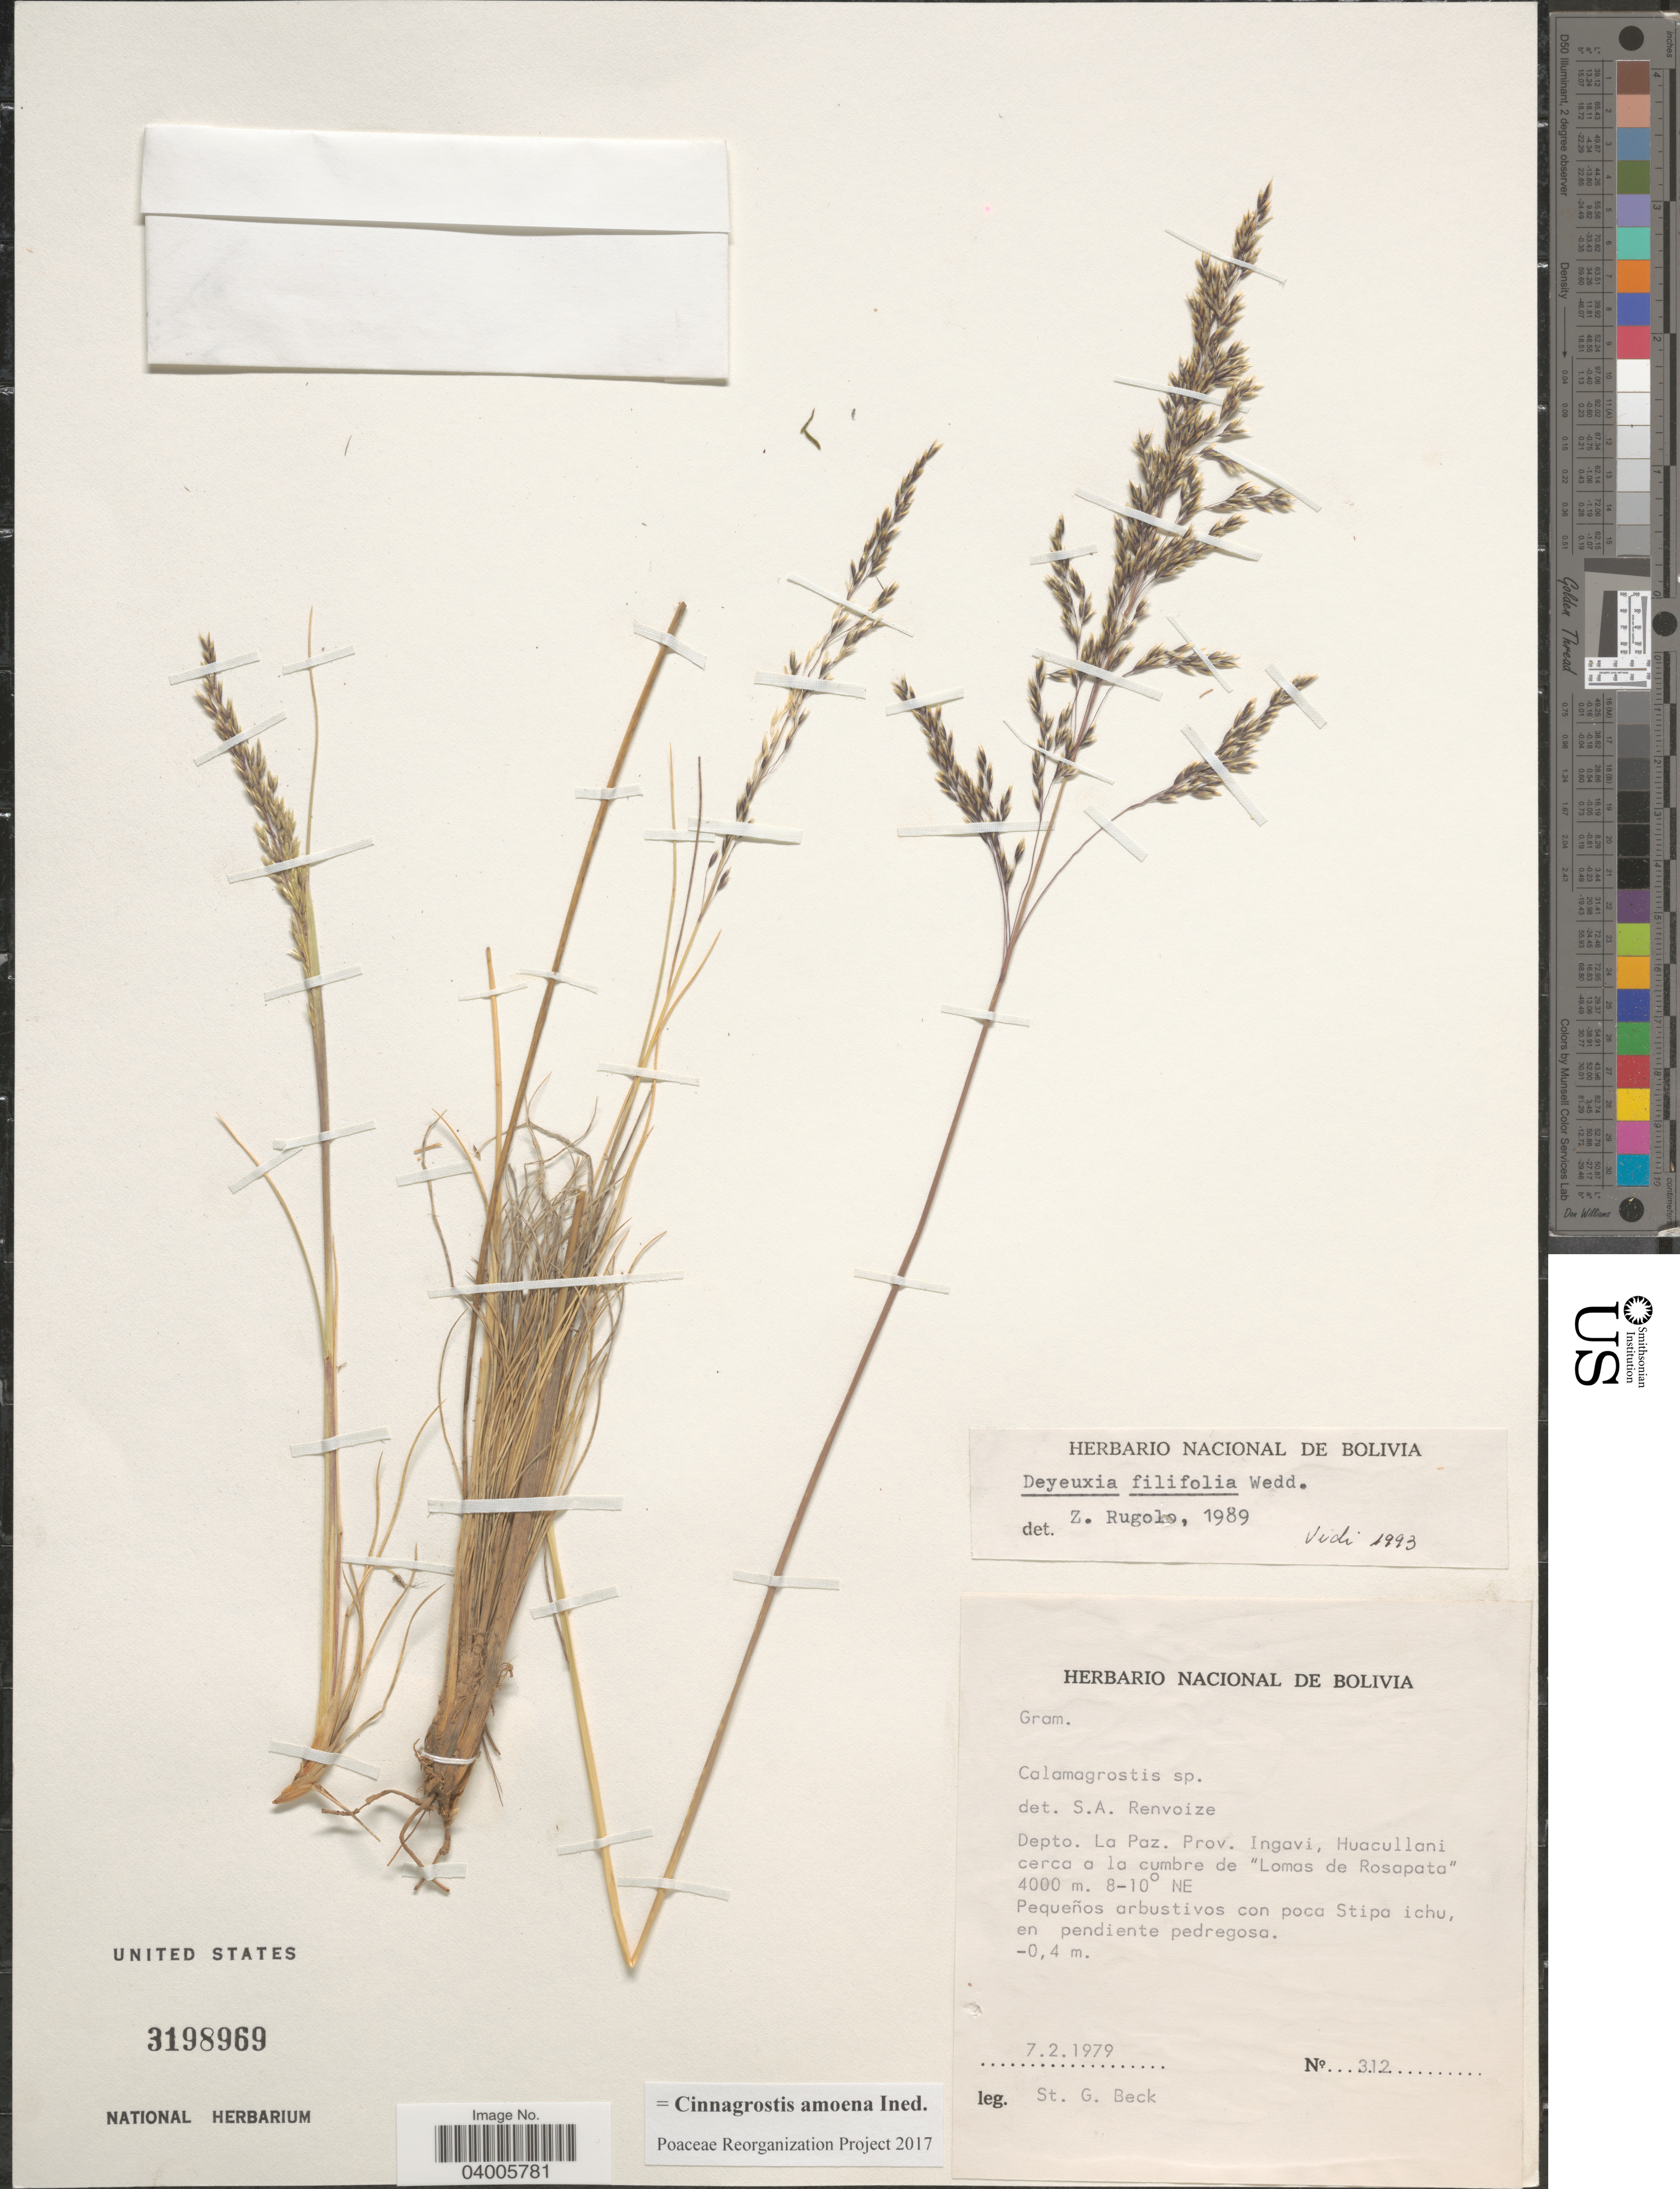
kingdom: Plantae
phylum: Tracheophyta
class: Liliopsida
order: Poales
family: Poaceae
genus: Cinnagrostis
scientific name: Cinnagrostis filifolia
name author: (Wedd.) P.M. Peterson et al.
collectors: S. G. Beck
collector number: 312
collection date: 1979-02-07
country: Bolivia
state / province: La Paz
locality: Depto. La Paz. Prov. Ingavi, Huacullani cerca a la cumbre de "Llamos de Rosapata". 8-10º NE.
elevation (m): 4000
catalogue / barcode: US 3198969